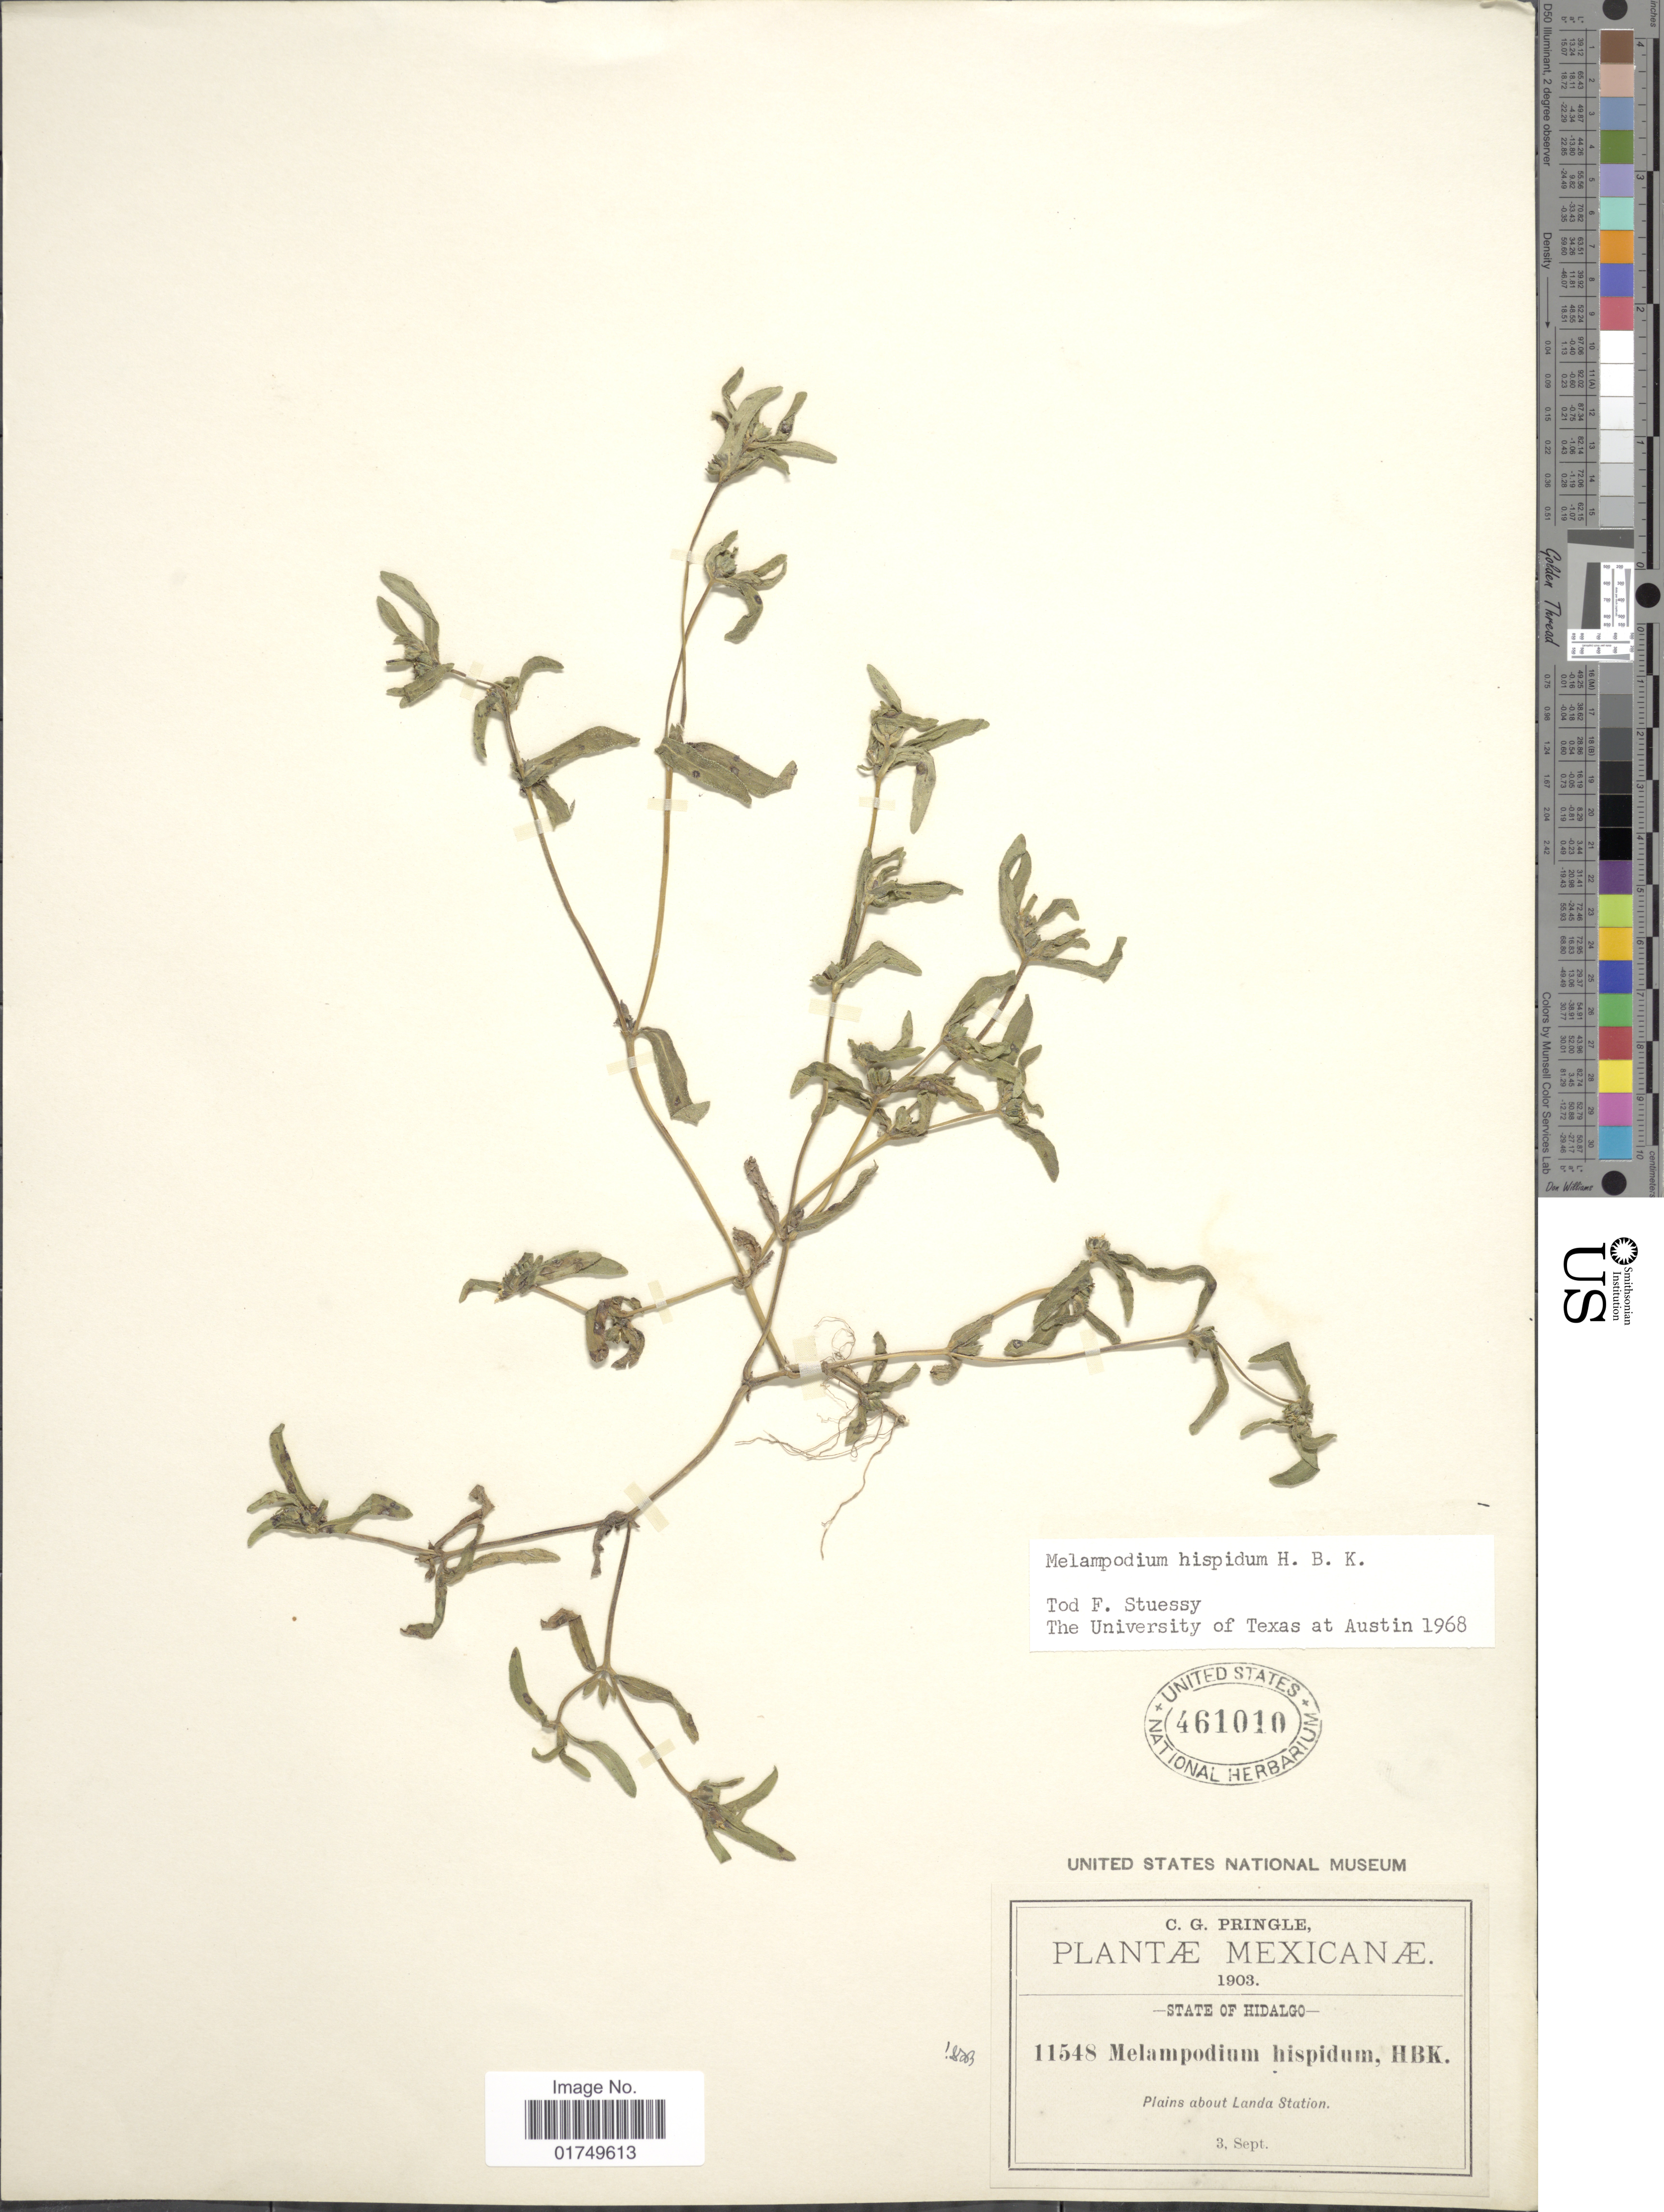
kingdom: Plantae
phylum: Tracheophyta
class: Magnoliopsida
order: Asterales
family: Asteraceae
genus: Melampodium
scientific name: Melampodium hispidum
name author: Kunth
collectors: C. G. Pringle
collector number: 11548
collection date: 1903-09-03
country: Mexico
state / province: Hidalgo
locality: Plains about Landa Station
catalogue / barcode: US 461010